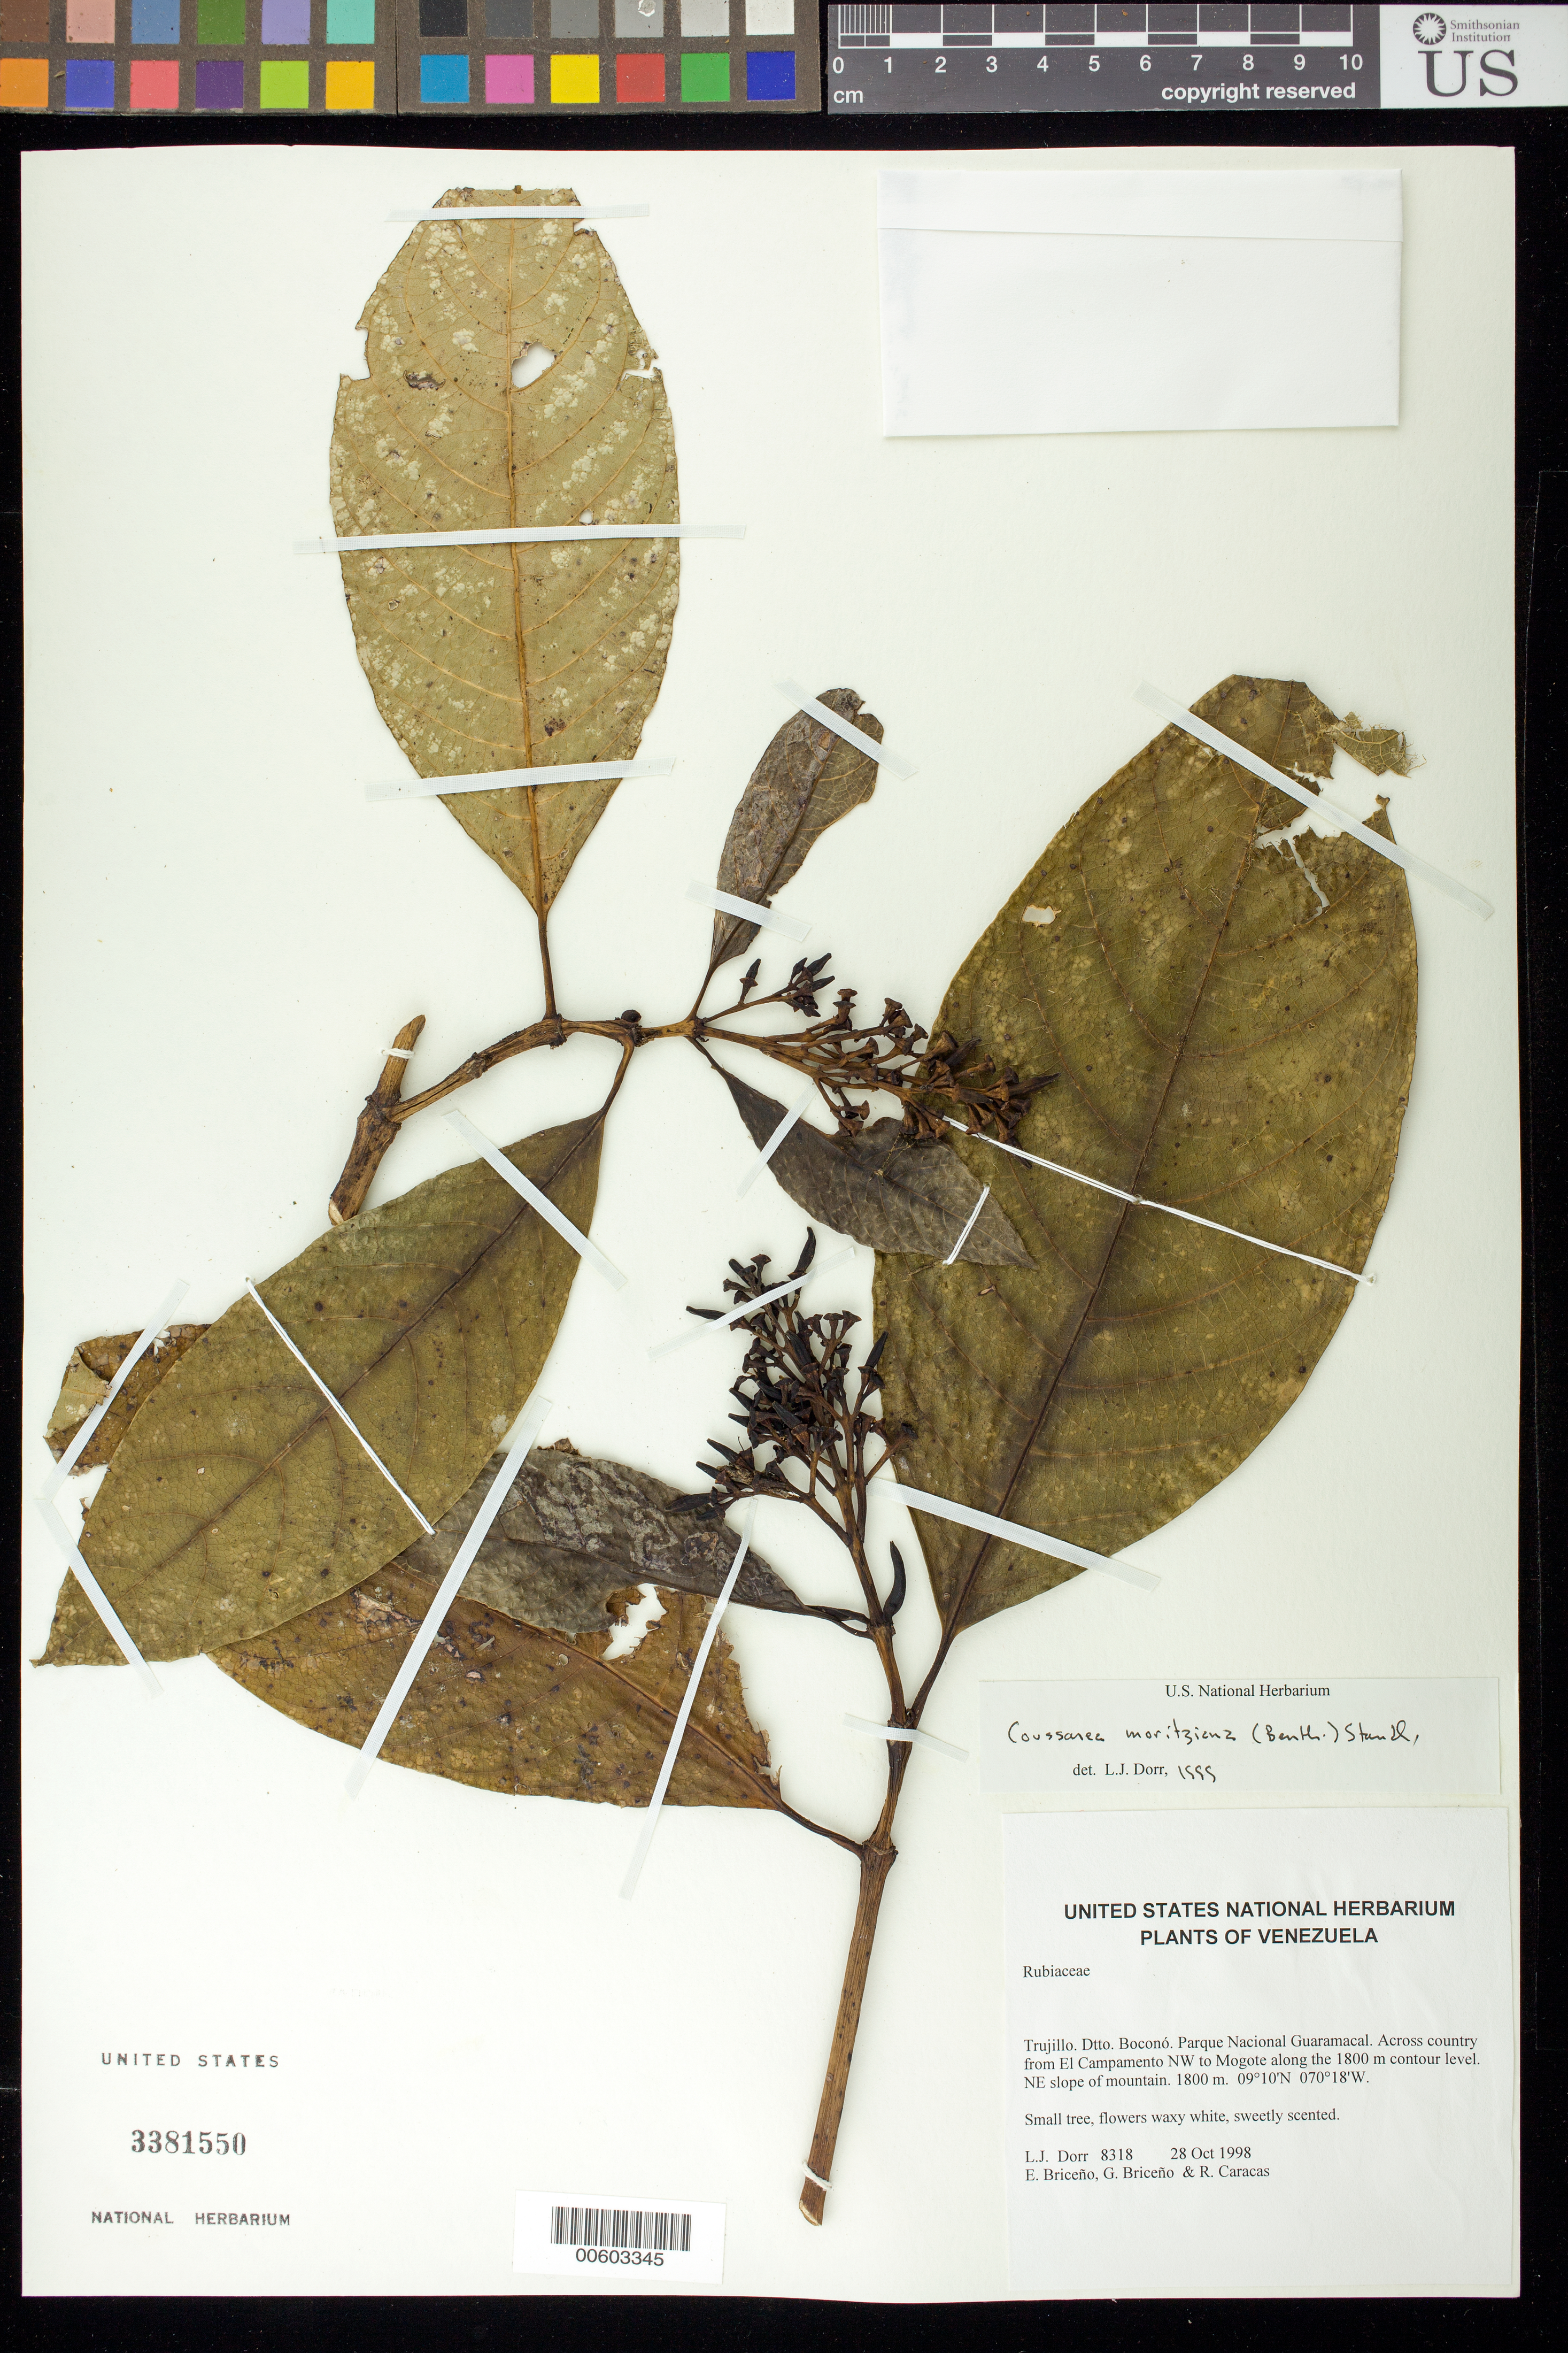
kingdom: Plantae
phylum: Tracheophyta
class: Magnoliopsida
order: Gentianales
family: Rubiaceae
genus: Coussarea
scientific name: Coussarea moritziana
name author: (Benth.) Standl.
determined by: Dorr, L. J., (BOT), Smithsonian Institution - National Museum of Natural History (UNITED STATES)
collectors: L. J. Dorr, E. Briceño, G. Briceño & R. Caracas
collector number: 8318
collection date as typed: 28 Oct 1998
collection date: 1998-10-28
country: Venezuela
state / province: Trujillo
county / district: Boconó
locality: Parque Nacional Guaramacal. Across country from El Campamento NW to Mogote along the 1800 m contour level. NE slope of mountain.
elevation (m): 1800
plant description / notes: CTES, F, MO, NY, PORT, US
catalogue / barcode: US 3381550